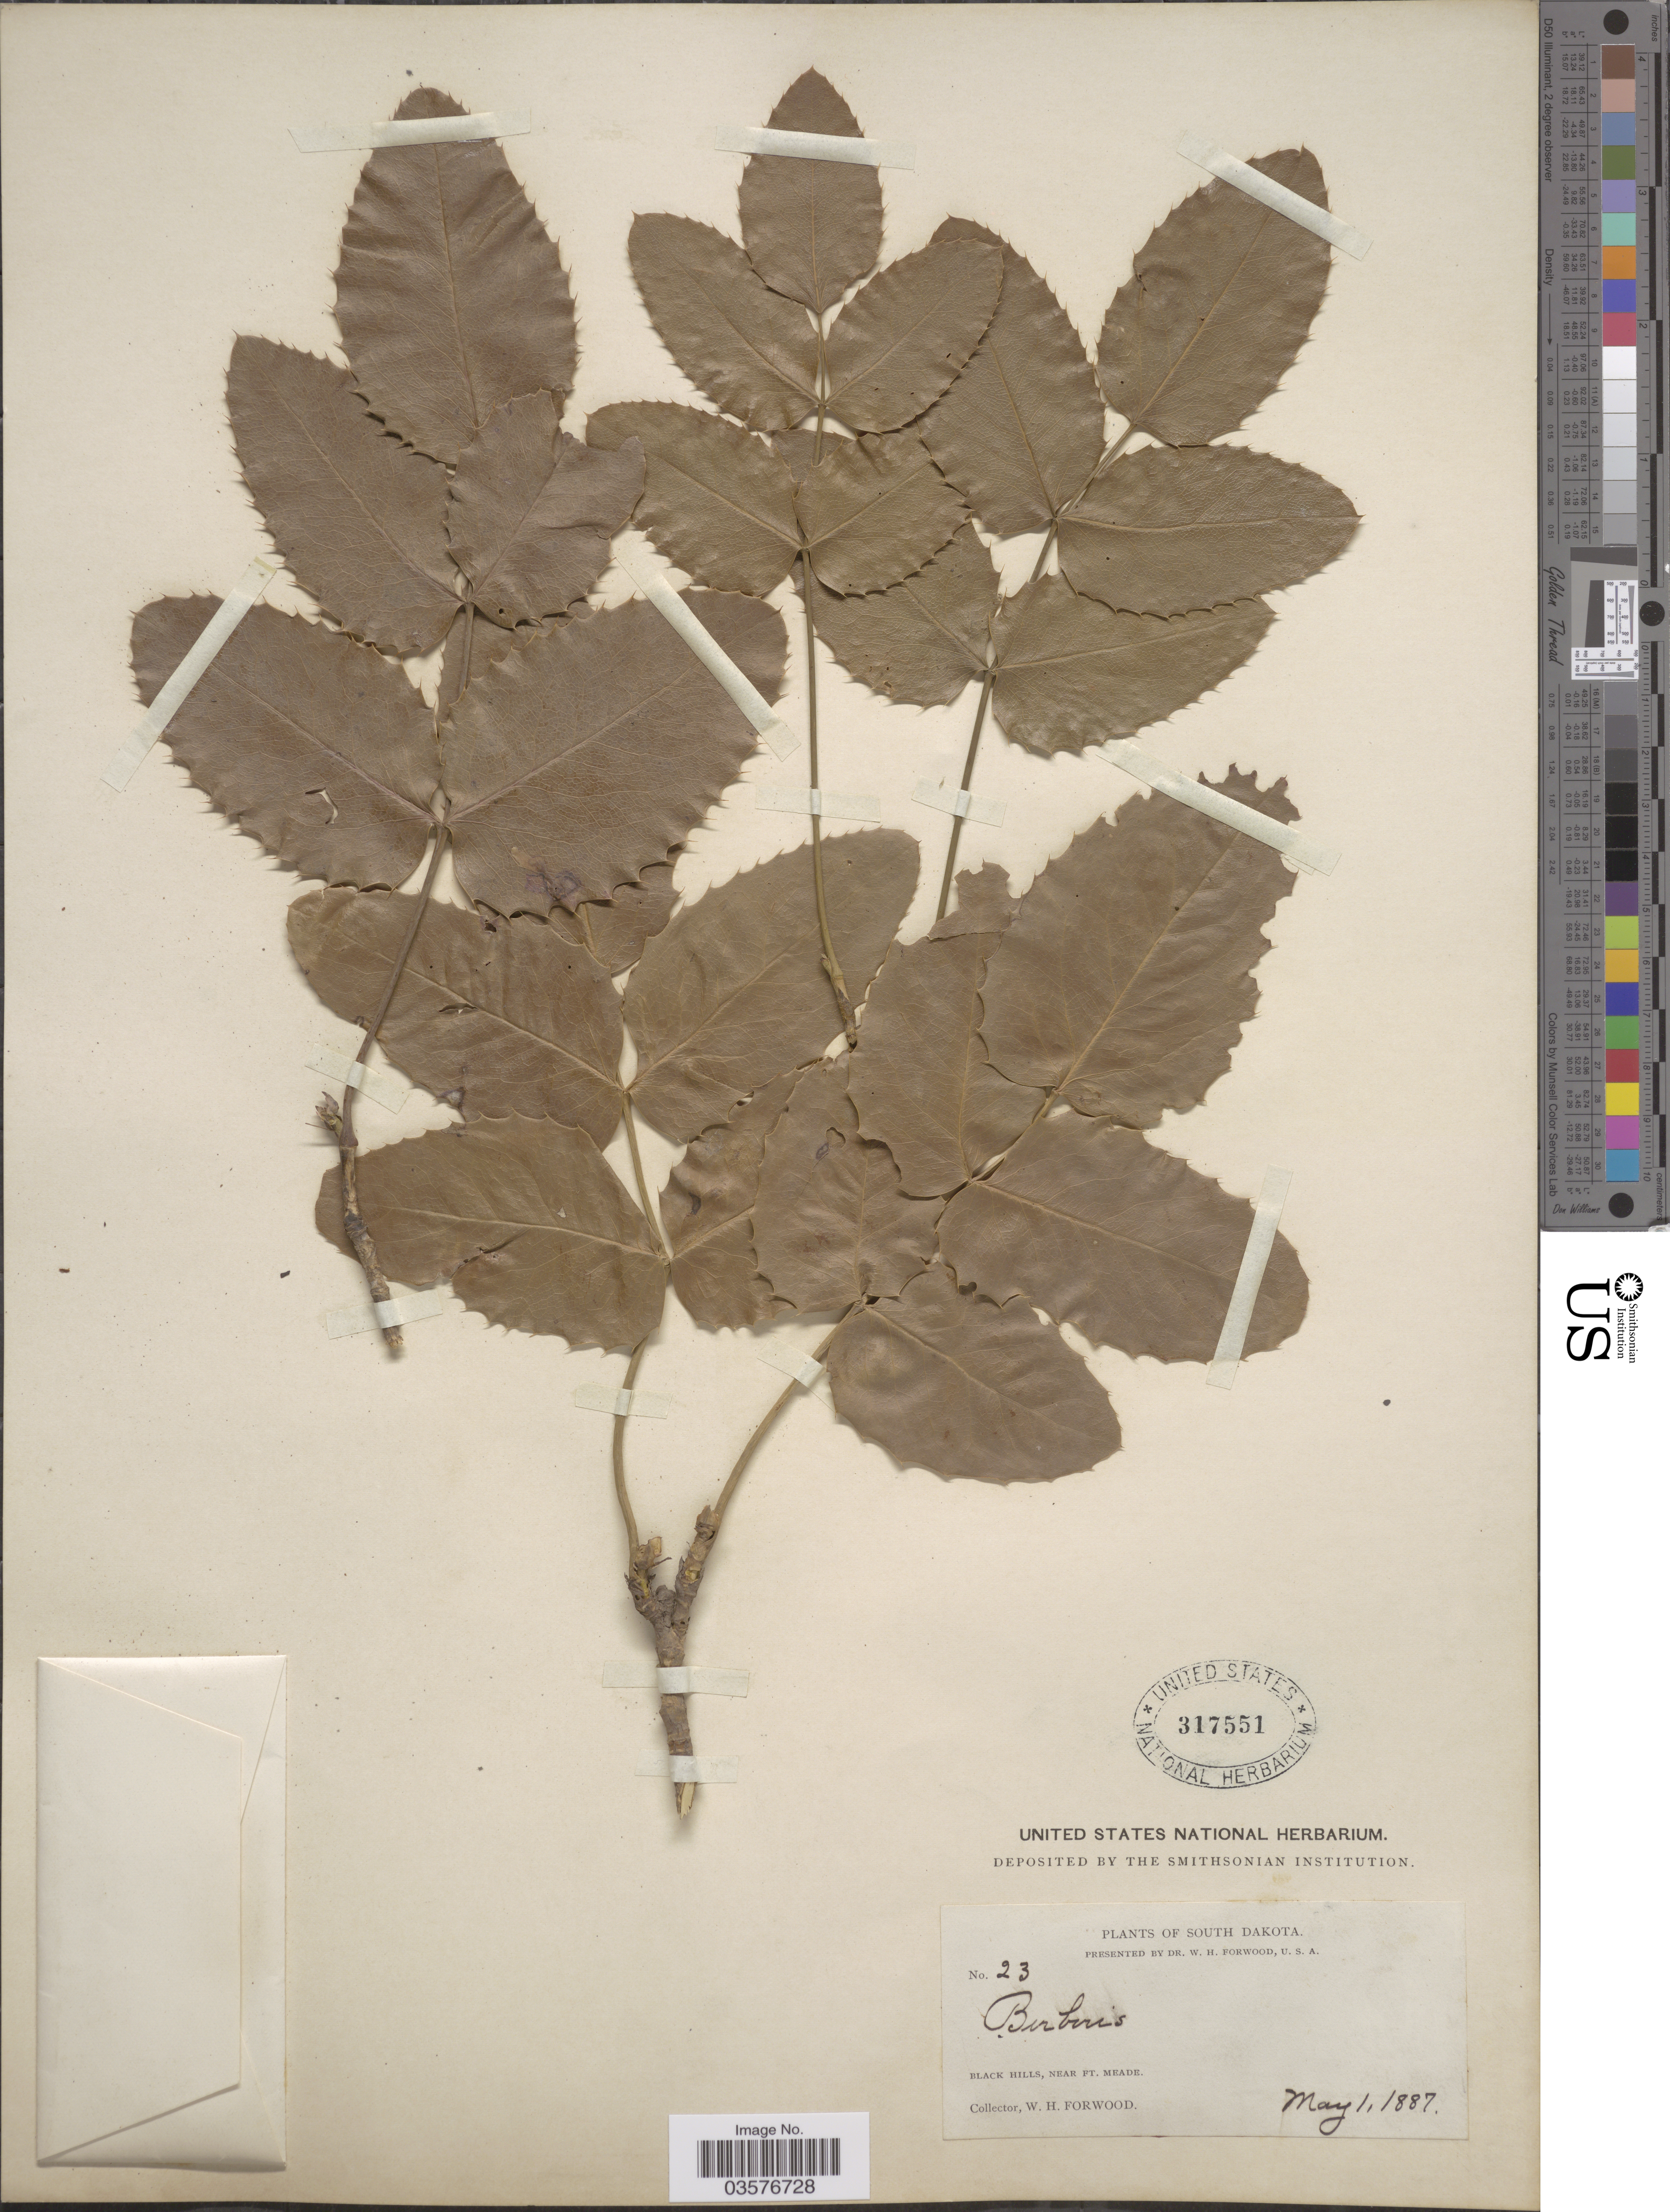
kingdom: Plantae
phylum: Tracheophyta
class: Magnoliopsida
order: Ranunculales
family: Berberidaceae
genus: Mahonia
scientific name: Mahonia repens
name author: (Lindl.) G. Don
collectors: W. Forwood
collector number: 23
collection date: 1887-05-01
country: United States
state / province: South Dakota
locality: Black Hills, Near Ft. Meade.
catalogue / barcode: US 317551